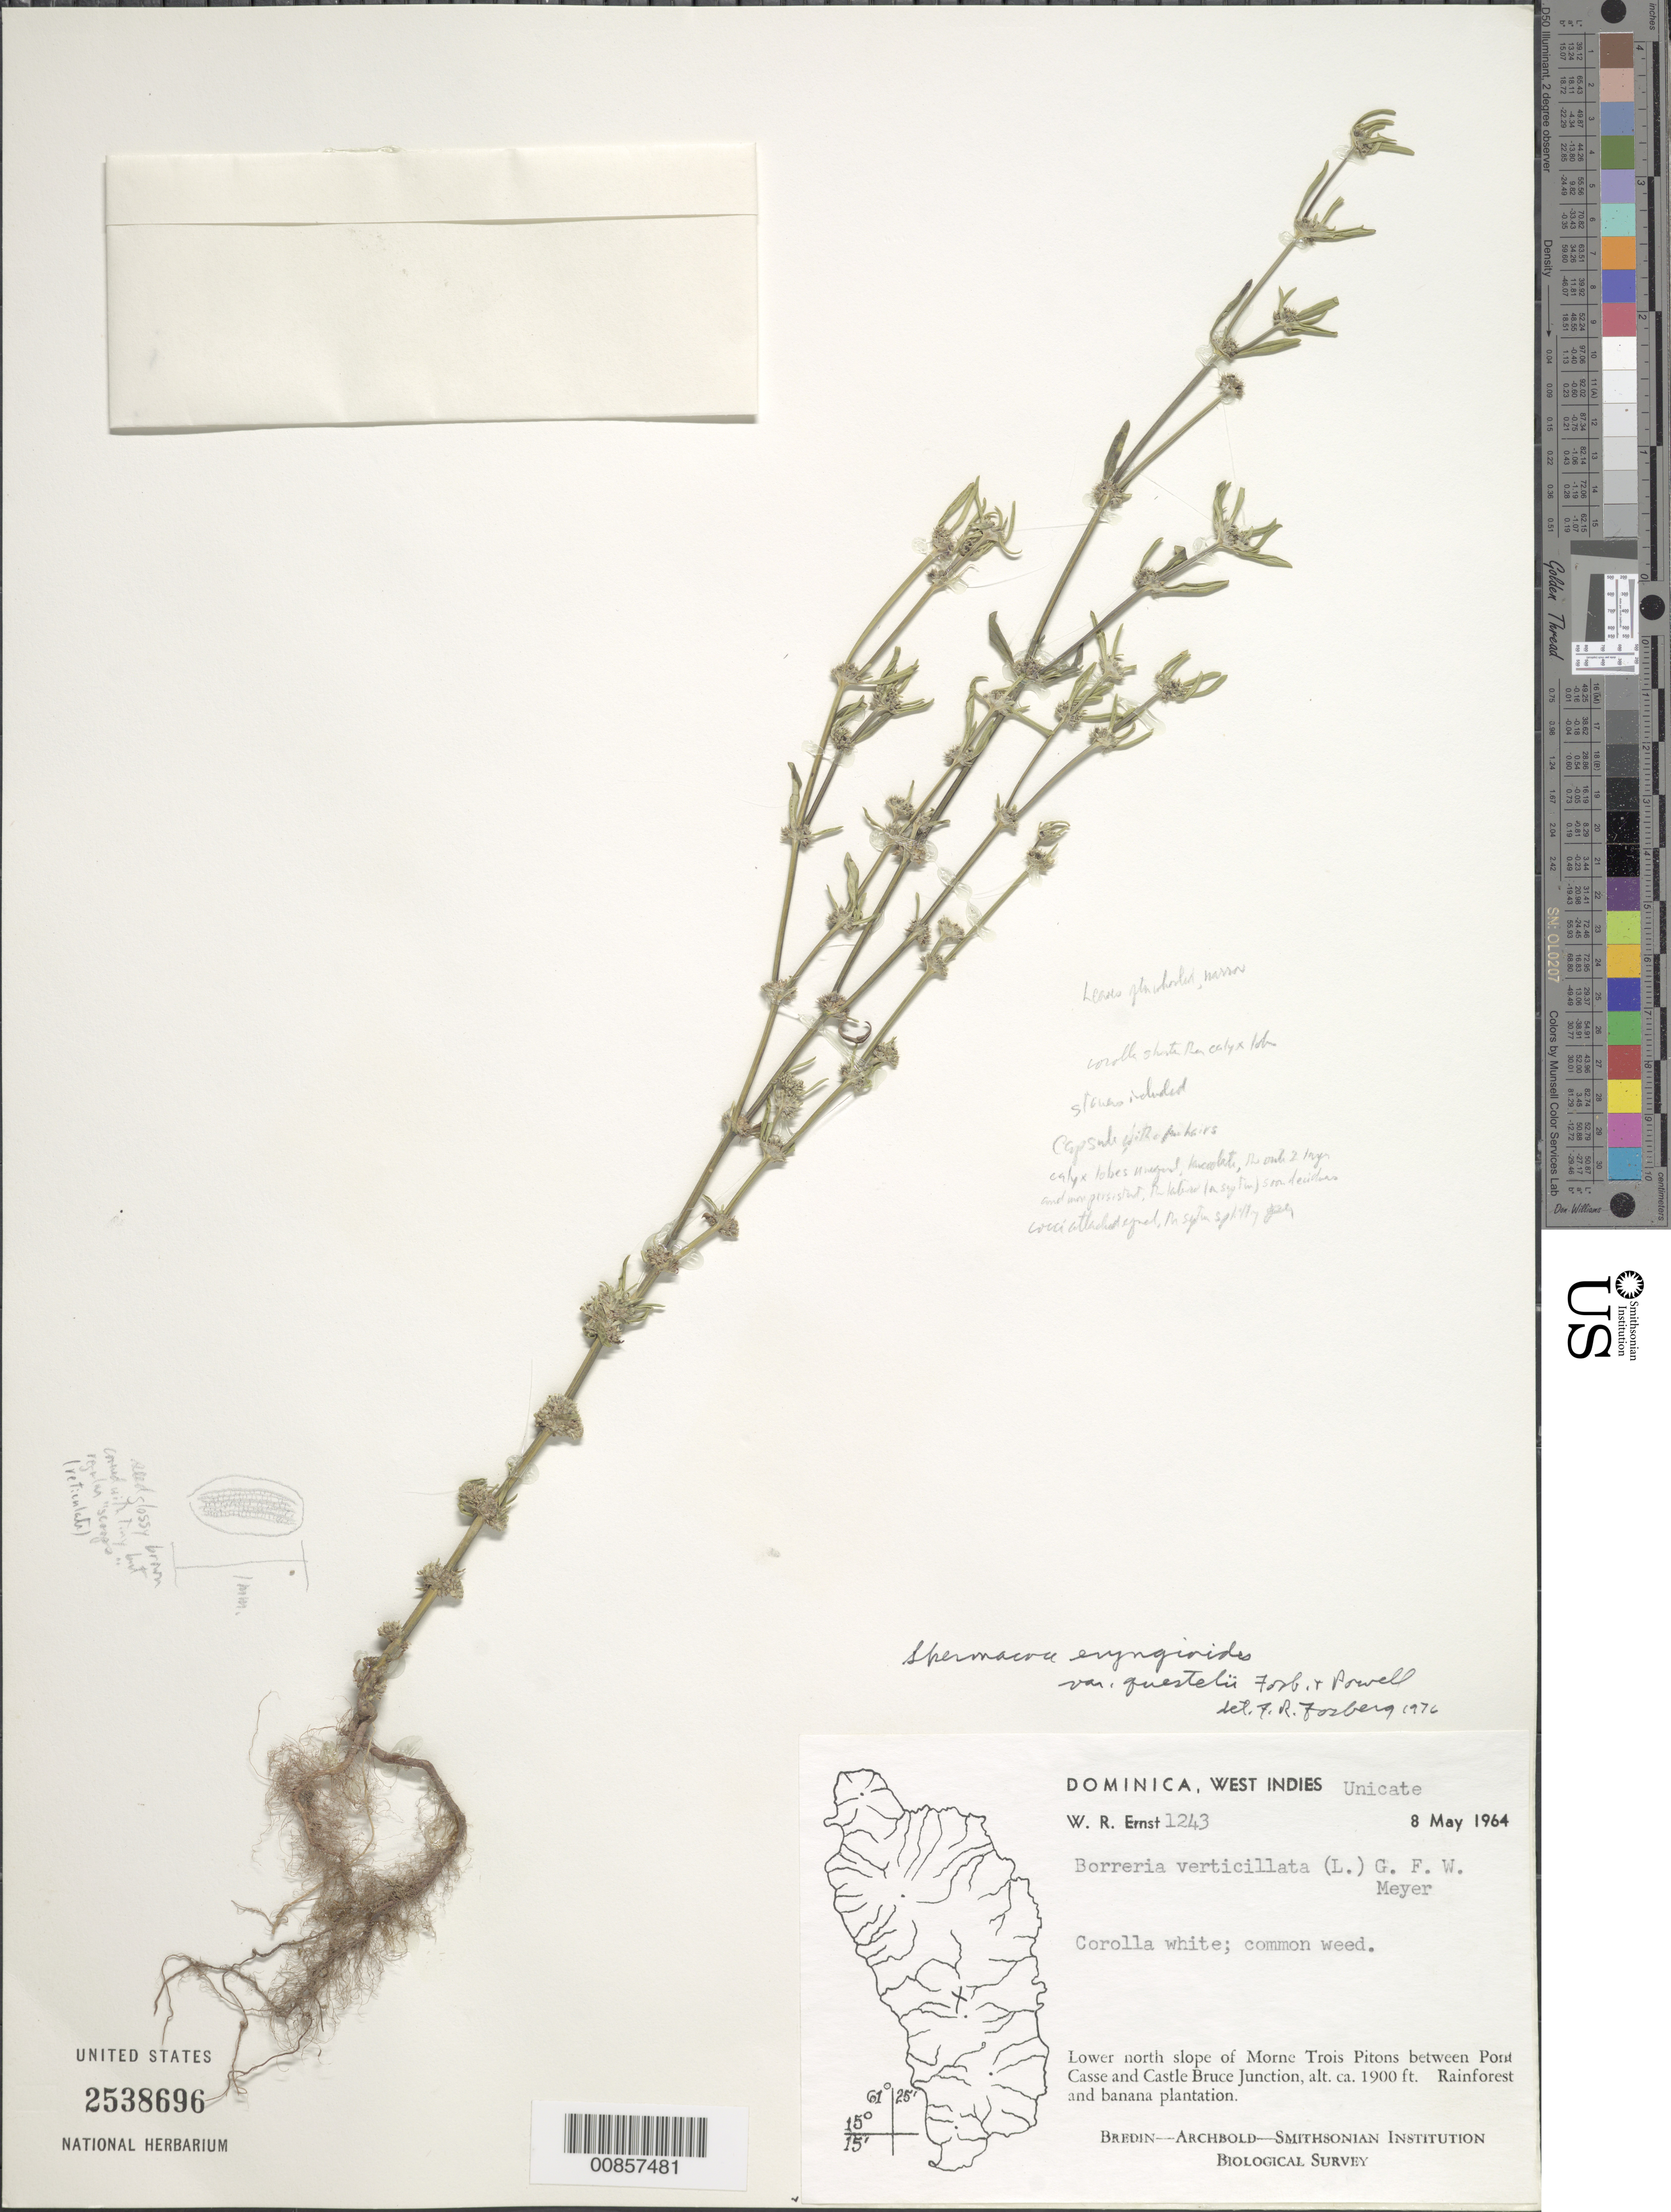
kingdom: Plantae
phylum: Tracheophyta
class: Magnoliopsida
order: Gentianales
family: Rubiaceae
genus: Spermacoce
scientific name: Spermacoce eryngioides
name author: (Cham. & Schltdl.) Kuntze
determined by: Fosberg, F. R.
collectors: W. R. Ernst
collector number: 1243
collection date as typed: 08 May 1964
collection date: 1964-05-08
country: Dominica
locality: Lower north slope of Morne Trois Pitons, between Pont Casse and Castle Bruce Junction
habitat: Rainforest and banana plantation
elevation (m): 579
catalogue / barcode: US 2538696